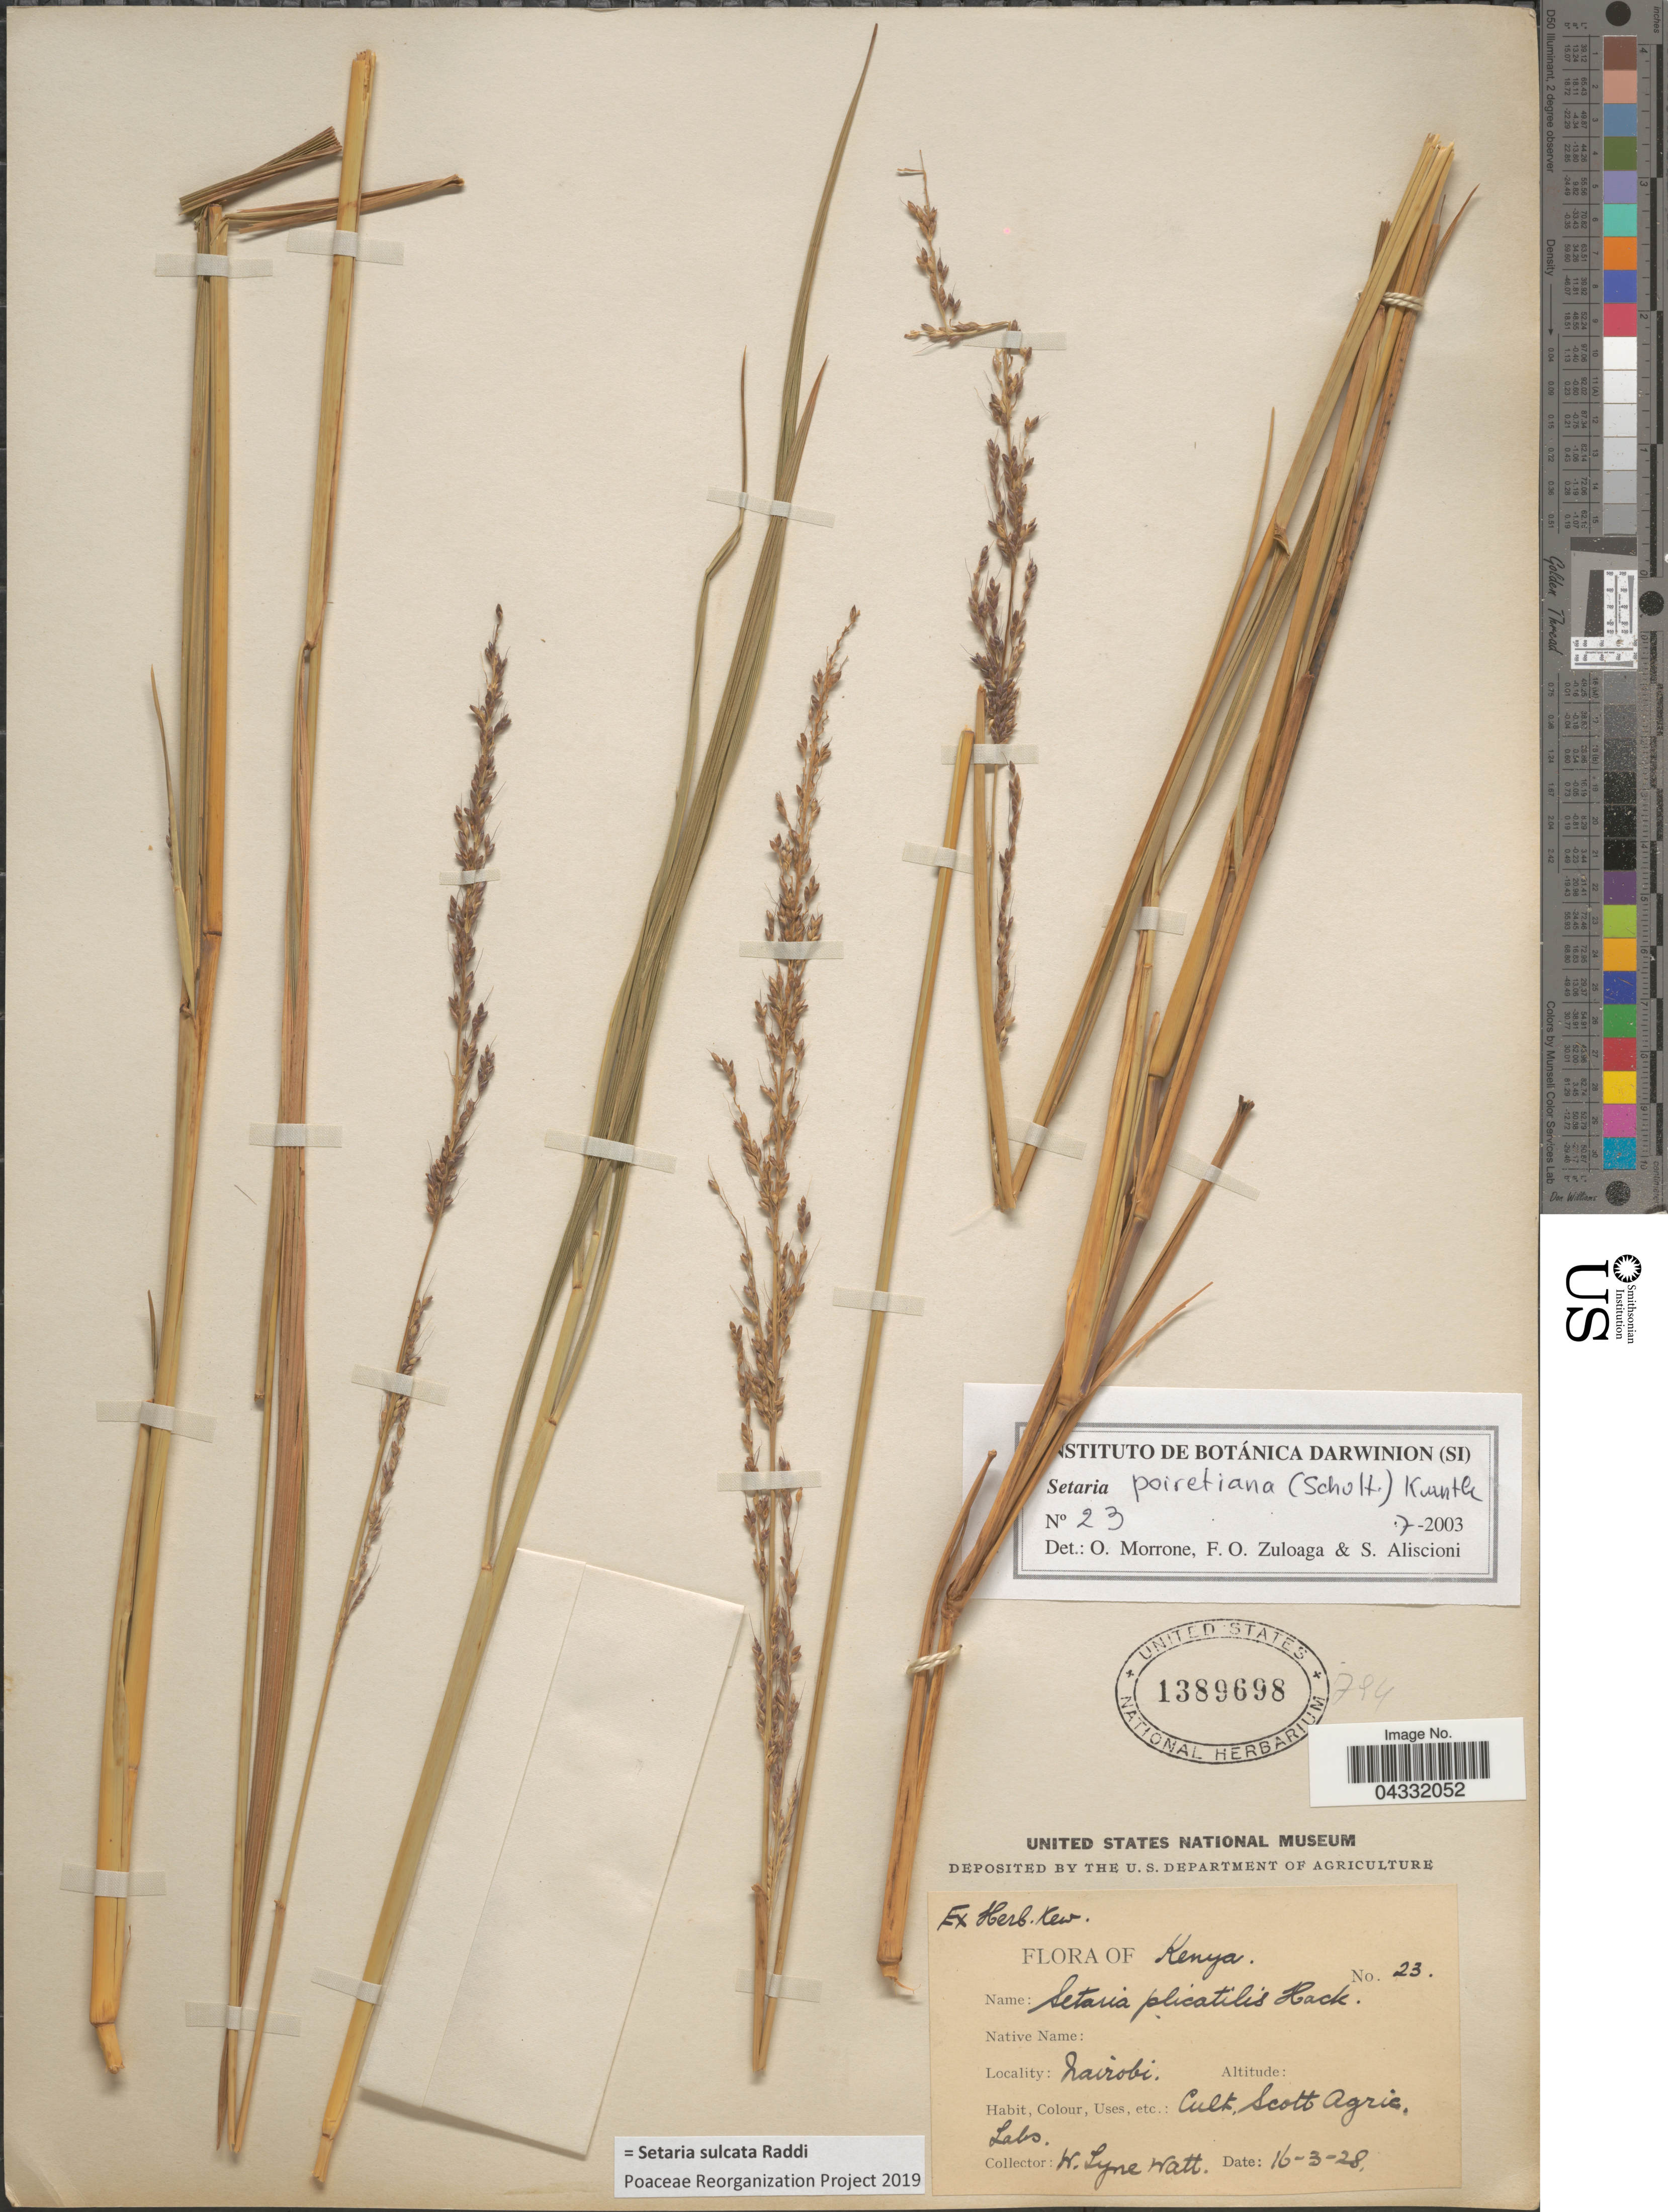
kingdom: Plantae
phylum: Tracheophyta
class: Liliopsida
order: Poales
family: Poaceae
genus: Setaria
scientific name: Setaria sulcata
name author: Raddi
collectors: W. Lyne-Watt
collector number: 23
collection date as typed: Transcribed d/m/y: 16/3/28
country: Kenya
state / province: Nairobi Area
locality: Scott Agric. Labs.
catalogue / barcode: US 1389698